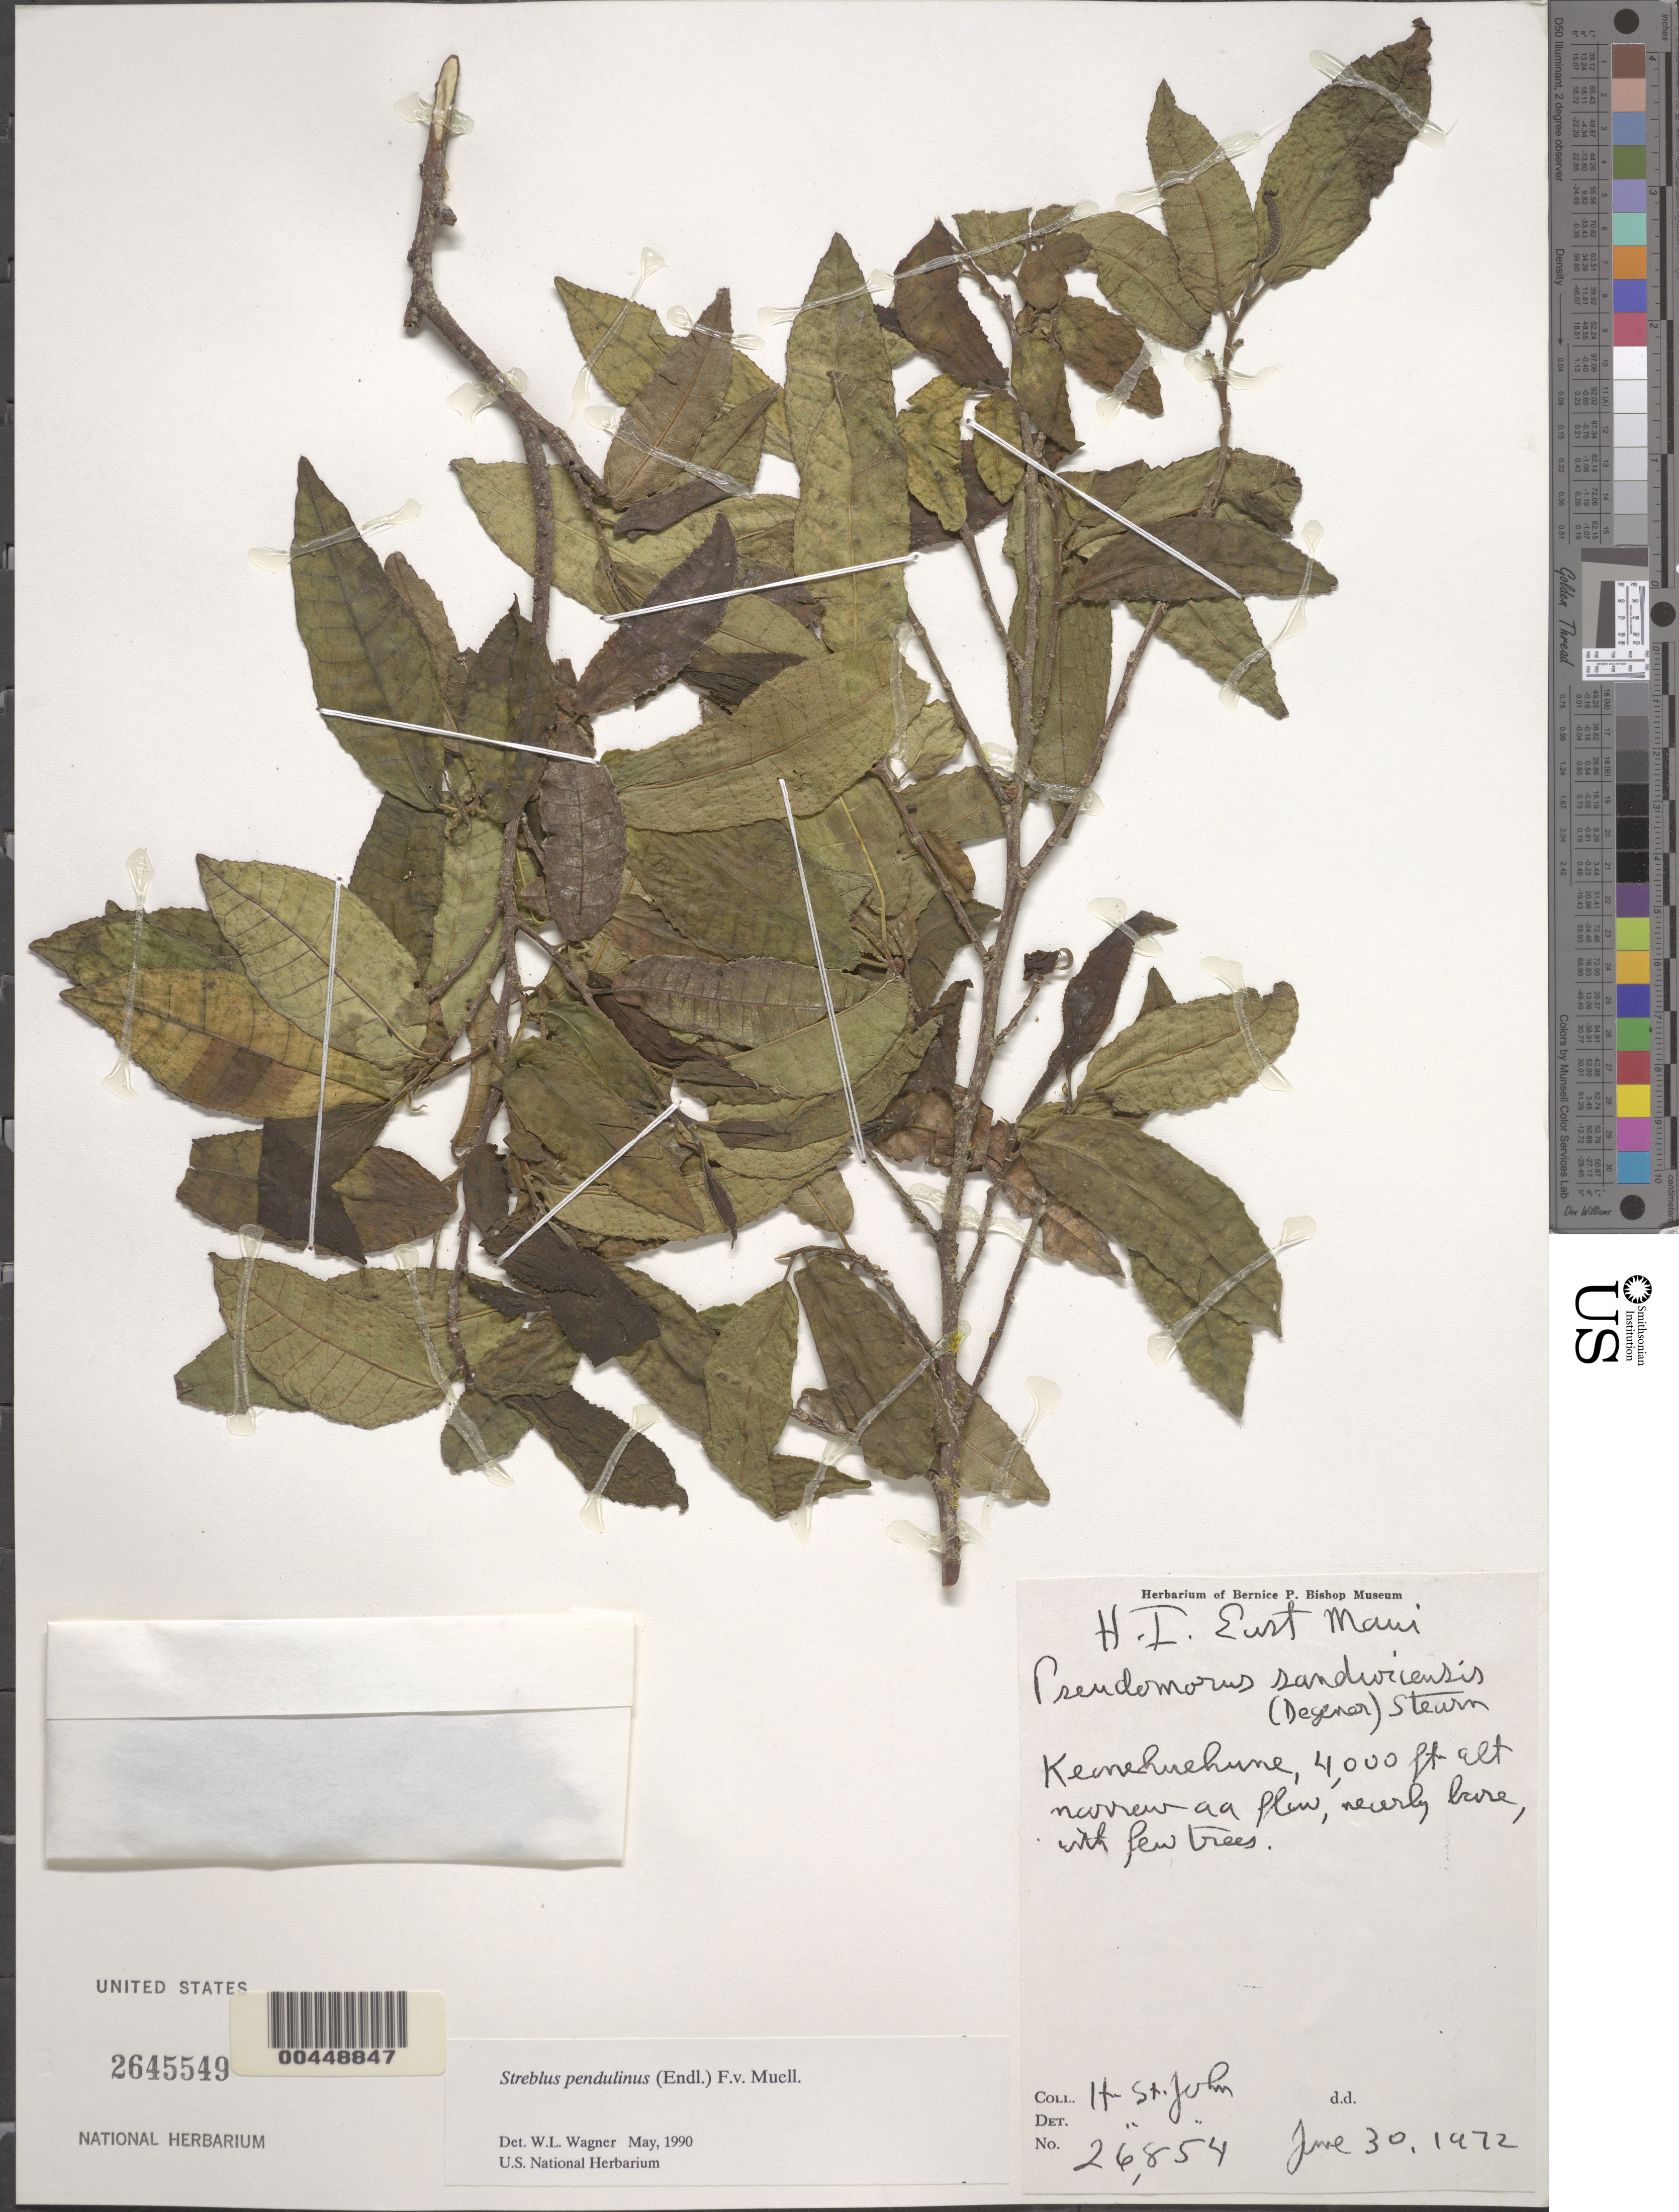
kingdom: Plantae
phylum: Tracheophyta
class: Magnoliopsida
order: Rosales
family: Moraceae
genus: Paratrophis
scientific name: Paratrophis pendulina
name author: (Endl.) E. M. Gardner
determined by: Wagner, W. L., (BOT), Smithsonian Institution - National Museum of Natural History (UNITED STATES)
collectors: H. St. John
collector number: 26854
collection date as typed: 30 Jun 1972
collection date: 1972-06-30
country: United States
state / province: Hawaii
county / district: Maui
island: Maui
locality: E Maui, Keonehuehune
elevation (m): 1219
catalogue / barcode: US 2645549